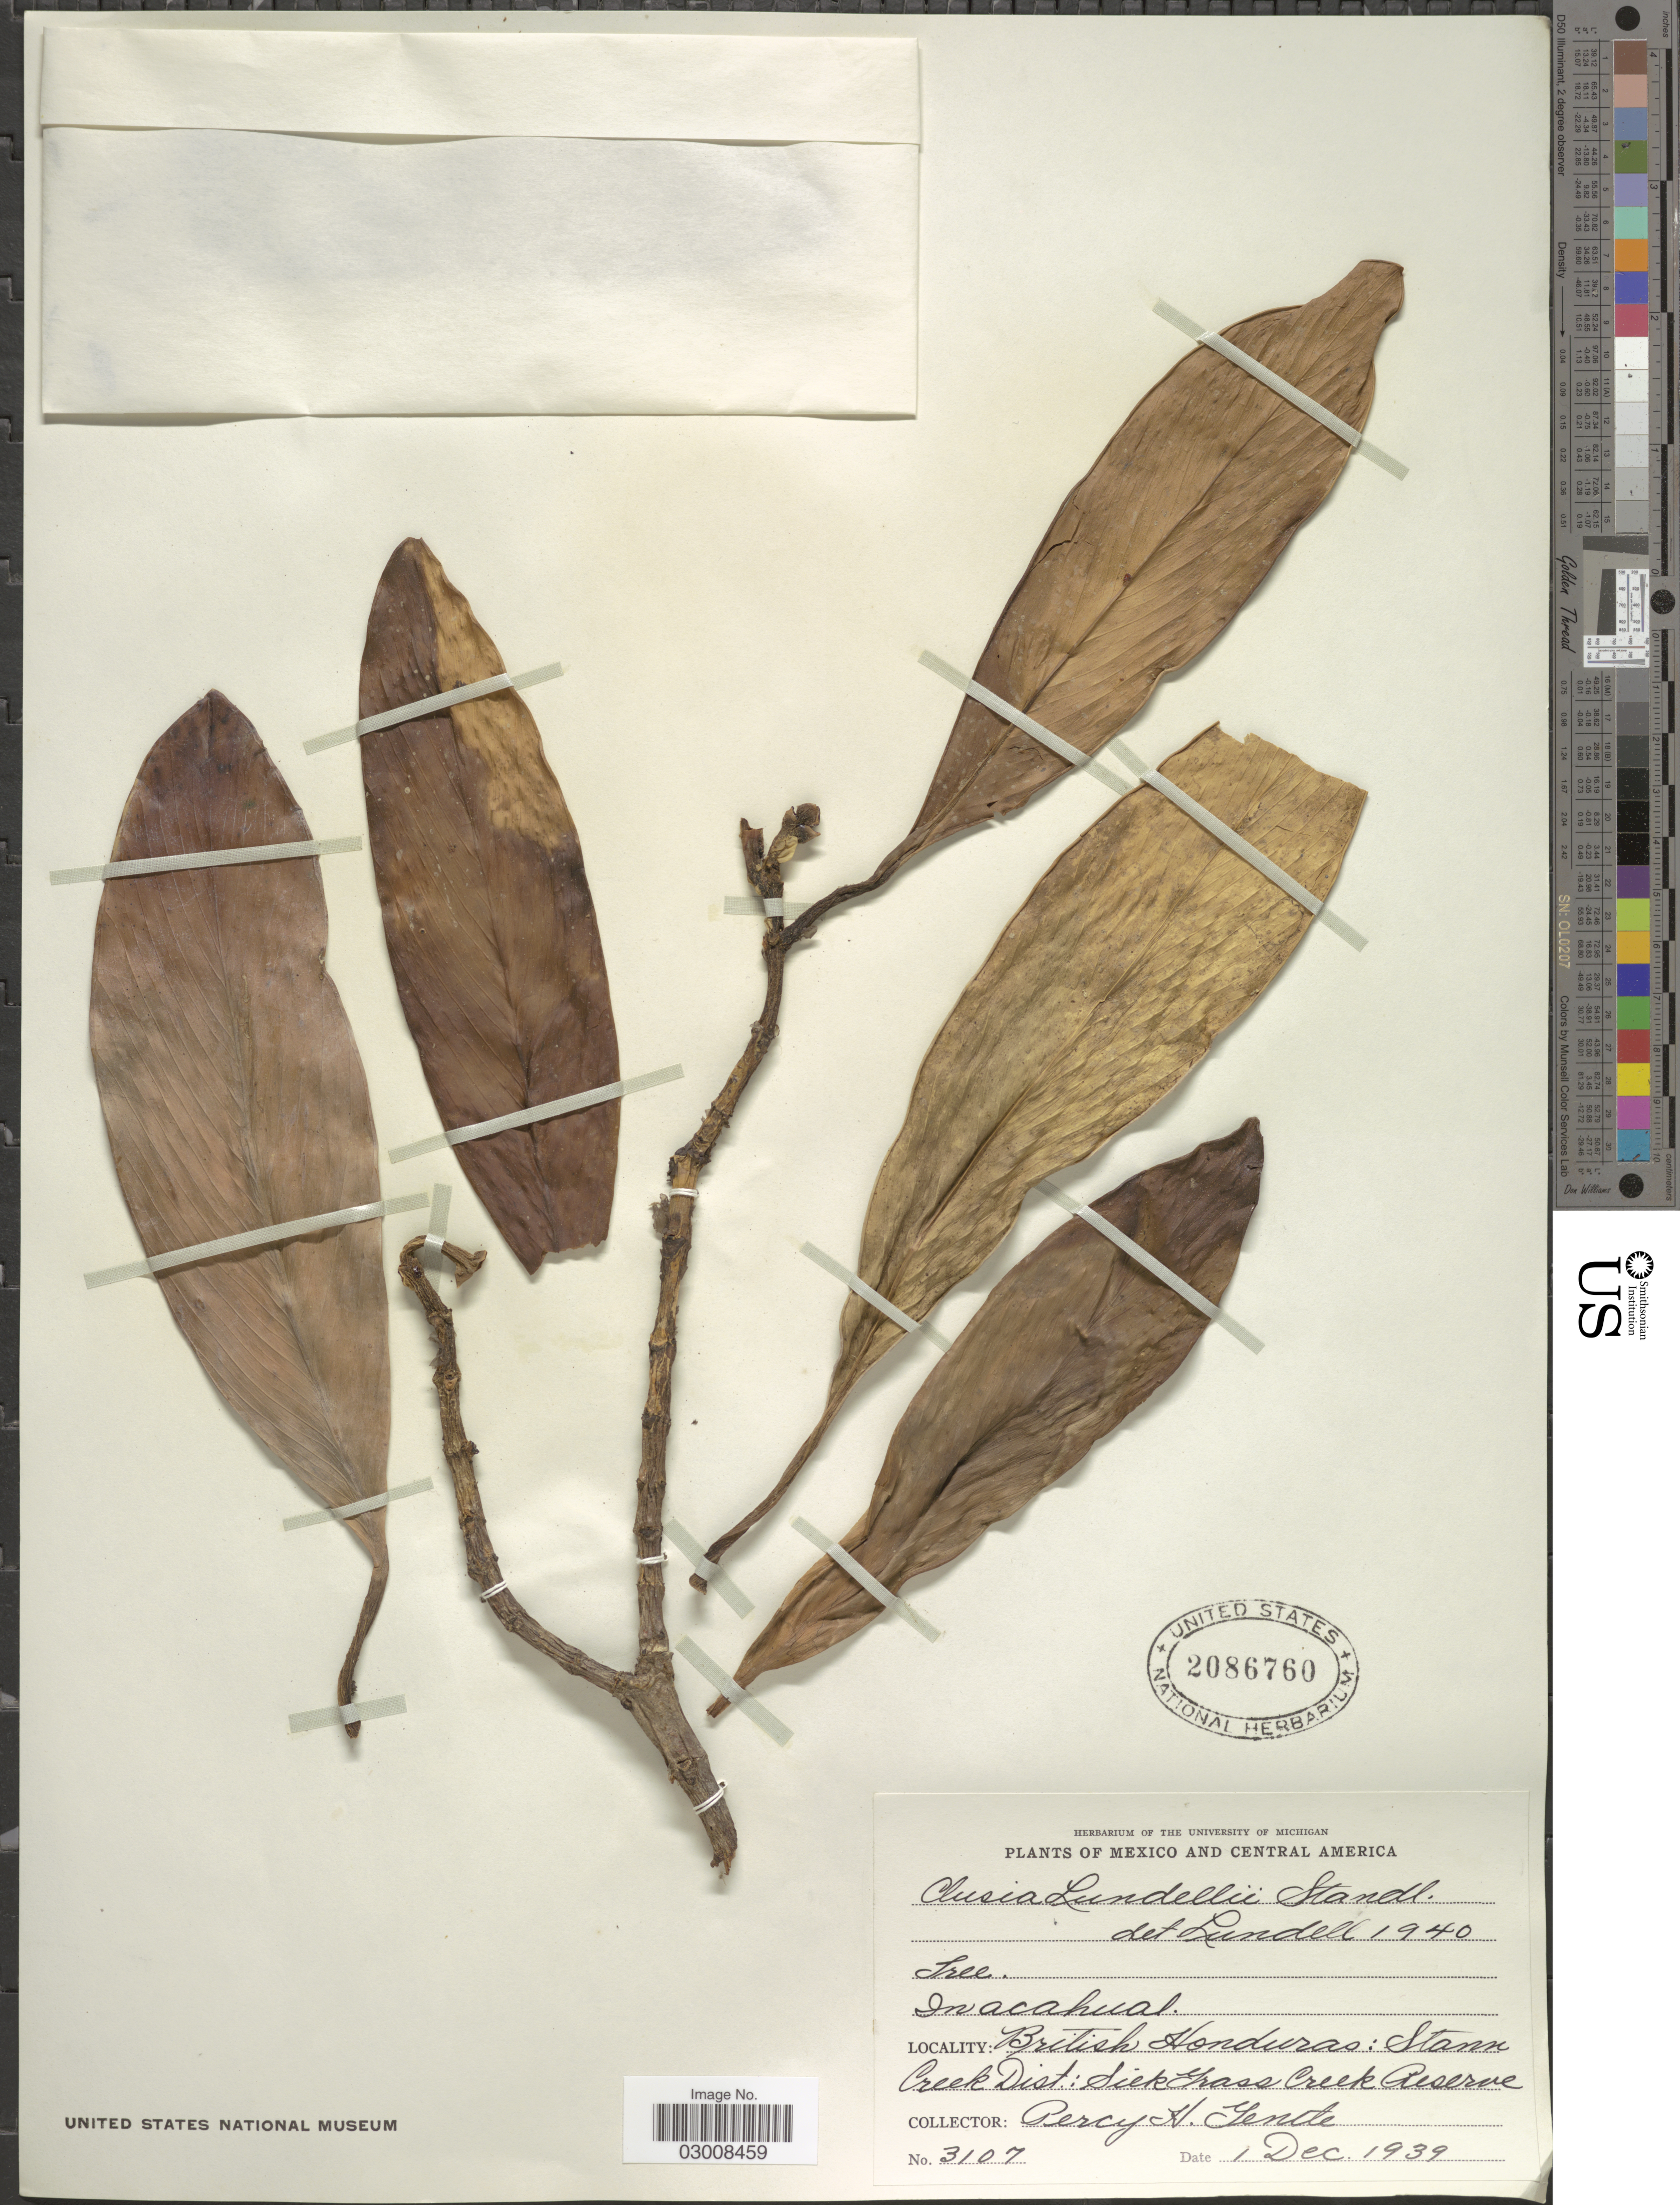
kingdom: Plantae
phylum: Tracheophyta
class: Magnoliopsida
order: Malpighiales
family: Clusiaceae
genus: Clusia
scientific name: Clusia lundellii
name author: Standl.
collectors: P. H. Gentle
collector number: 3107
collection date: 1939-12-01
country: Belize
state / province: Stann Creek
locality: British Honduras: Stann Creek Dist.: Silk Grass Creek Reserve.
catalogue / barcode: US 2086760